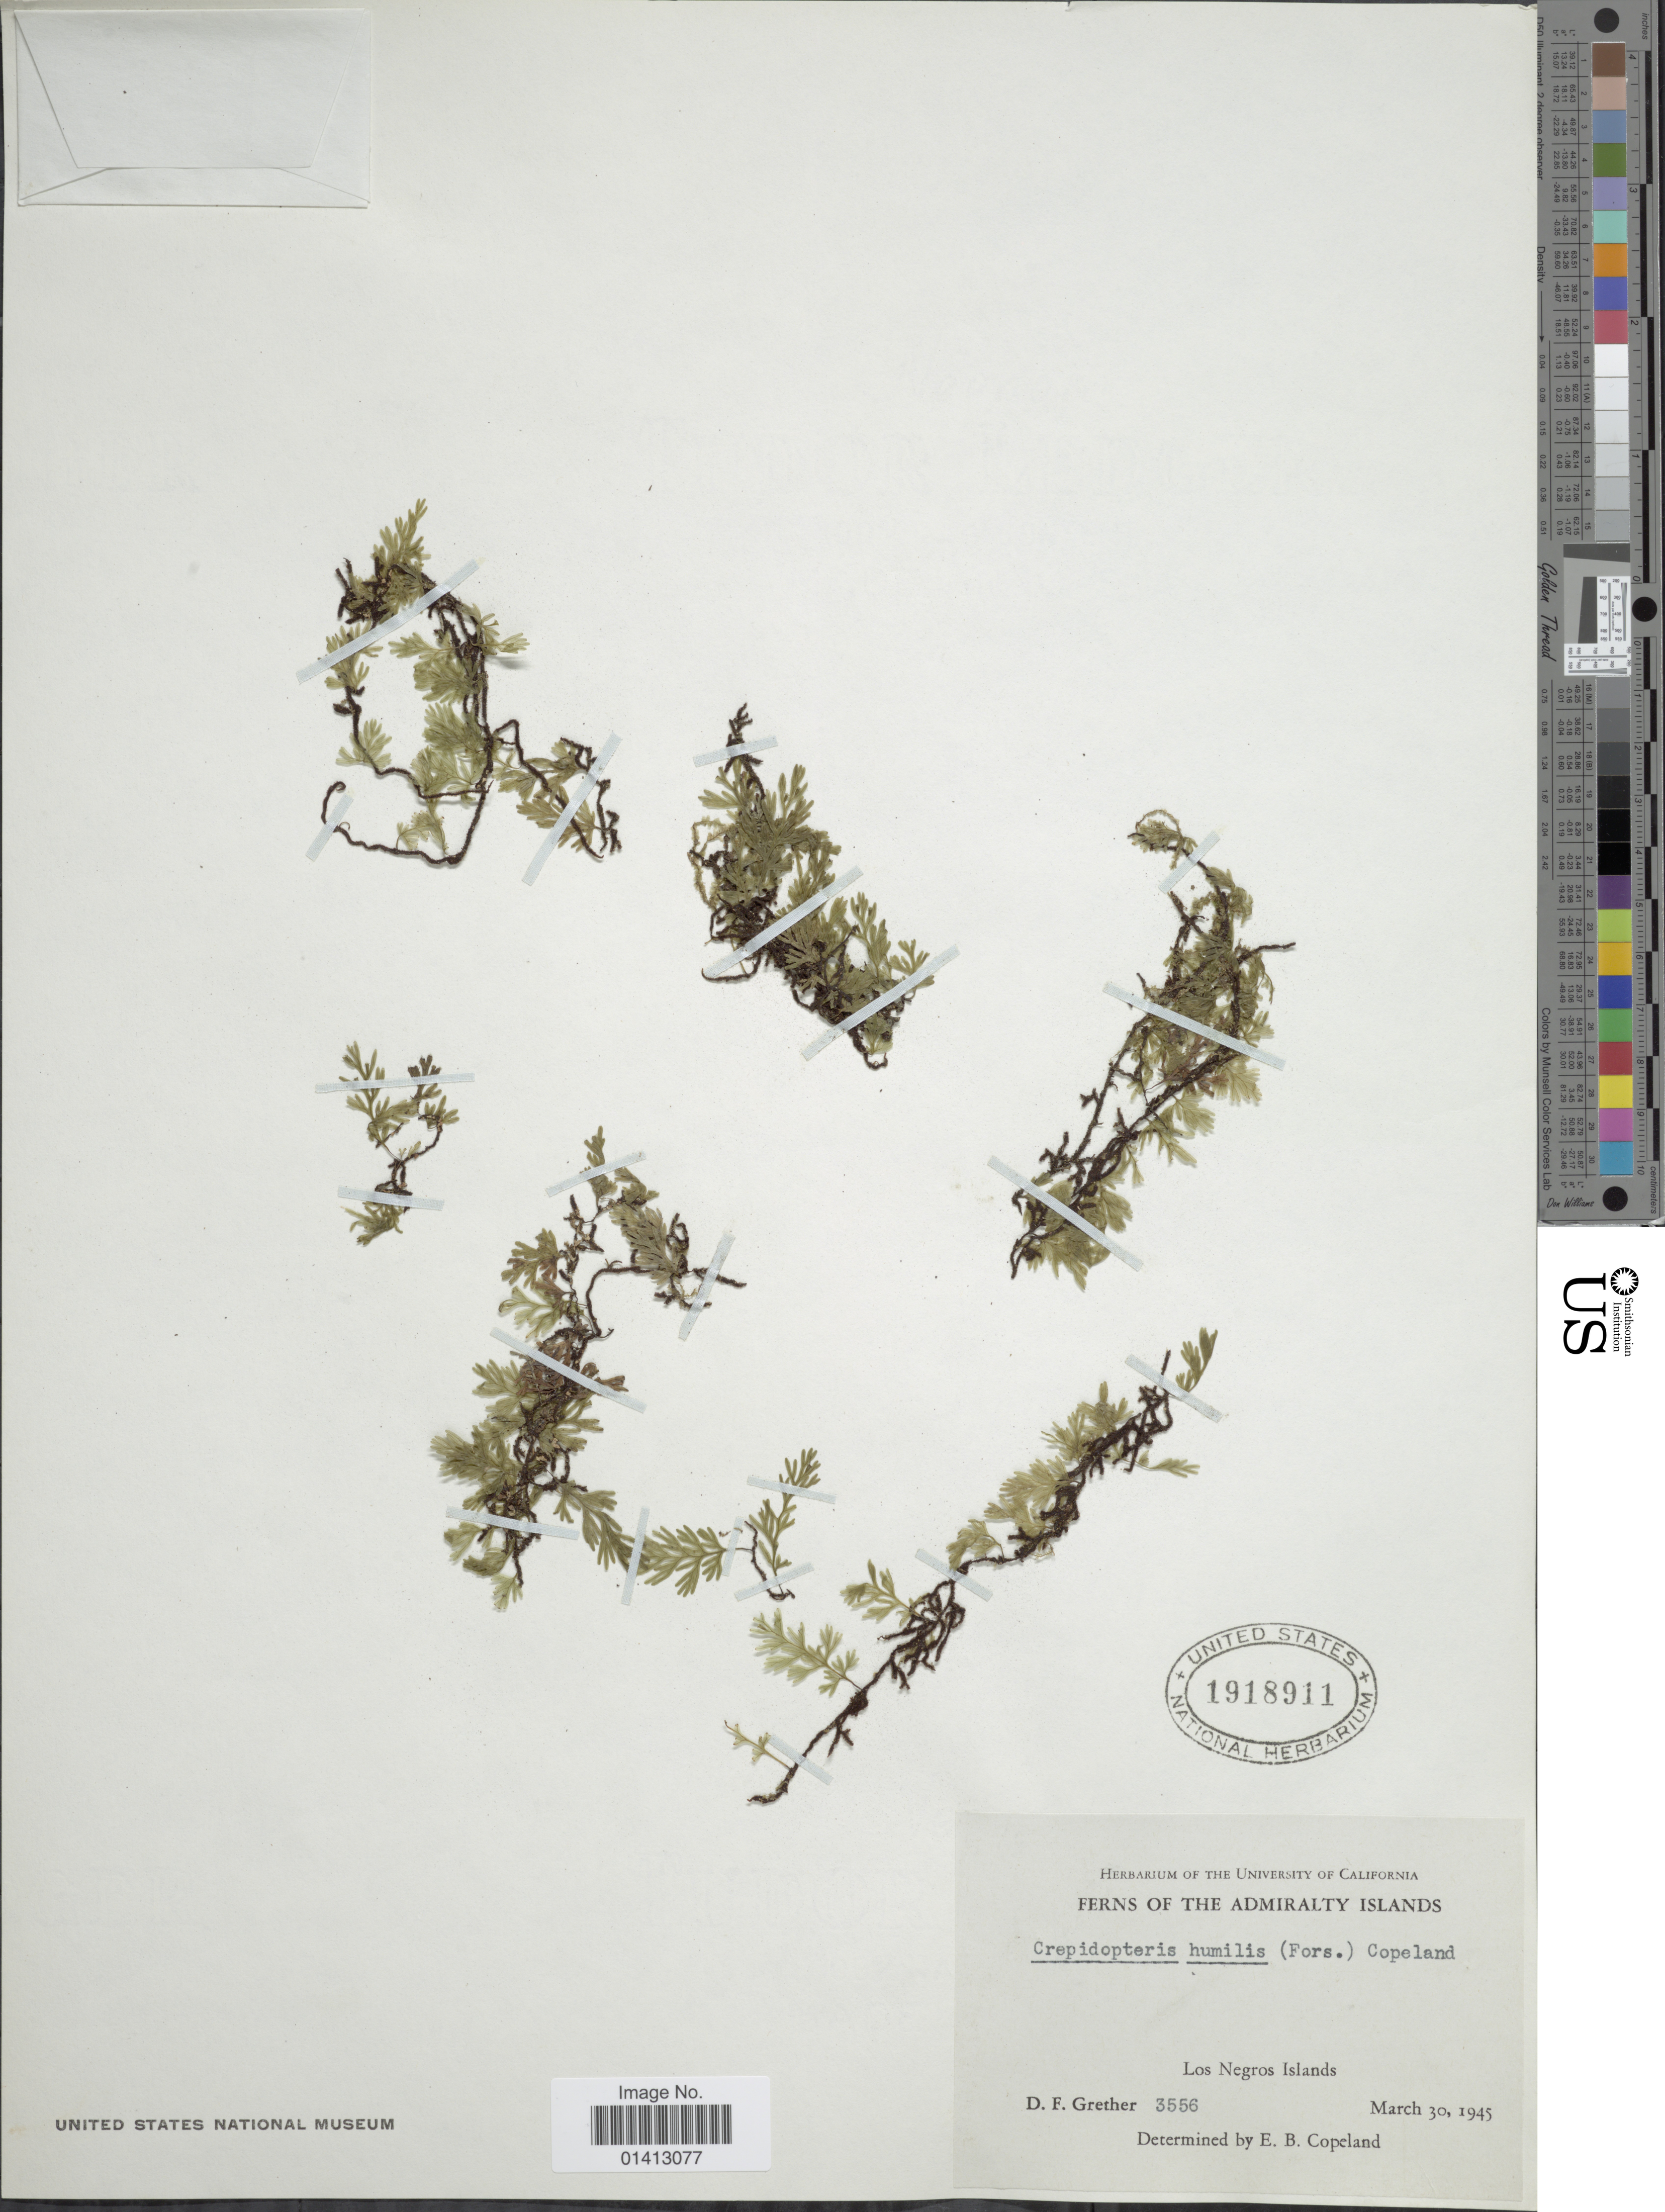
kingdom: Plantae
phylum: Tracheophyta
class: Polypodiopsida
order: Hymenophyllales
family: Hymenophyllaceae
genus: Crepidomanes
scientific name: Crepidomanes humilis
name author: (G. Forst.) Bosch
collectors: D. F. Grether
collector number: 3556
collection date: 1945-03-30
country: Papua New Guinea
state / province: Manus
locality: The Admiralty Islands, Los Negros Islands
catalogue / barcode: US 1918911